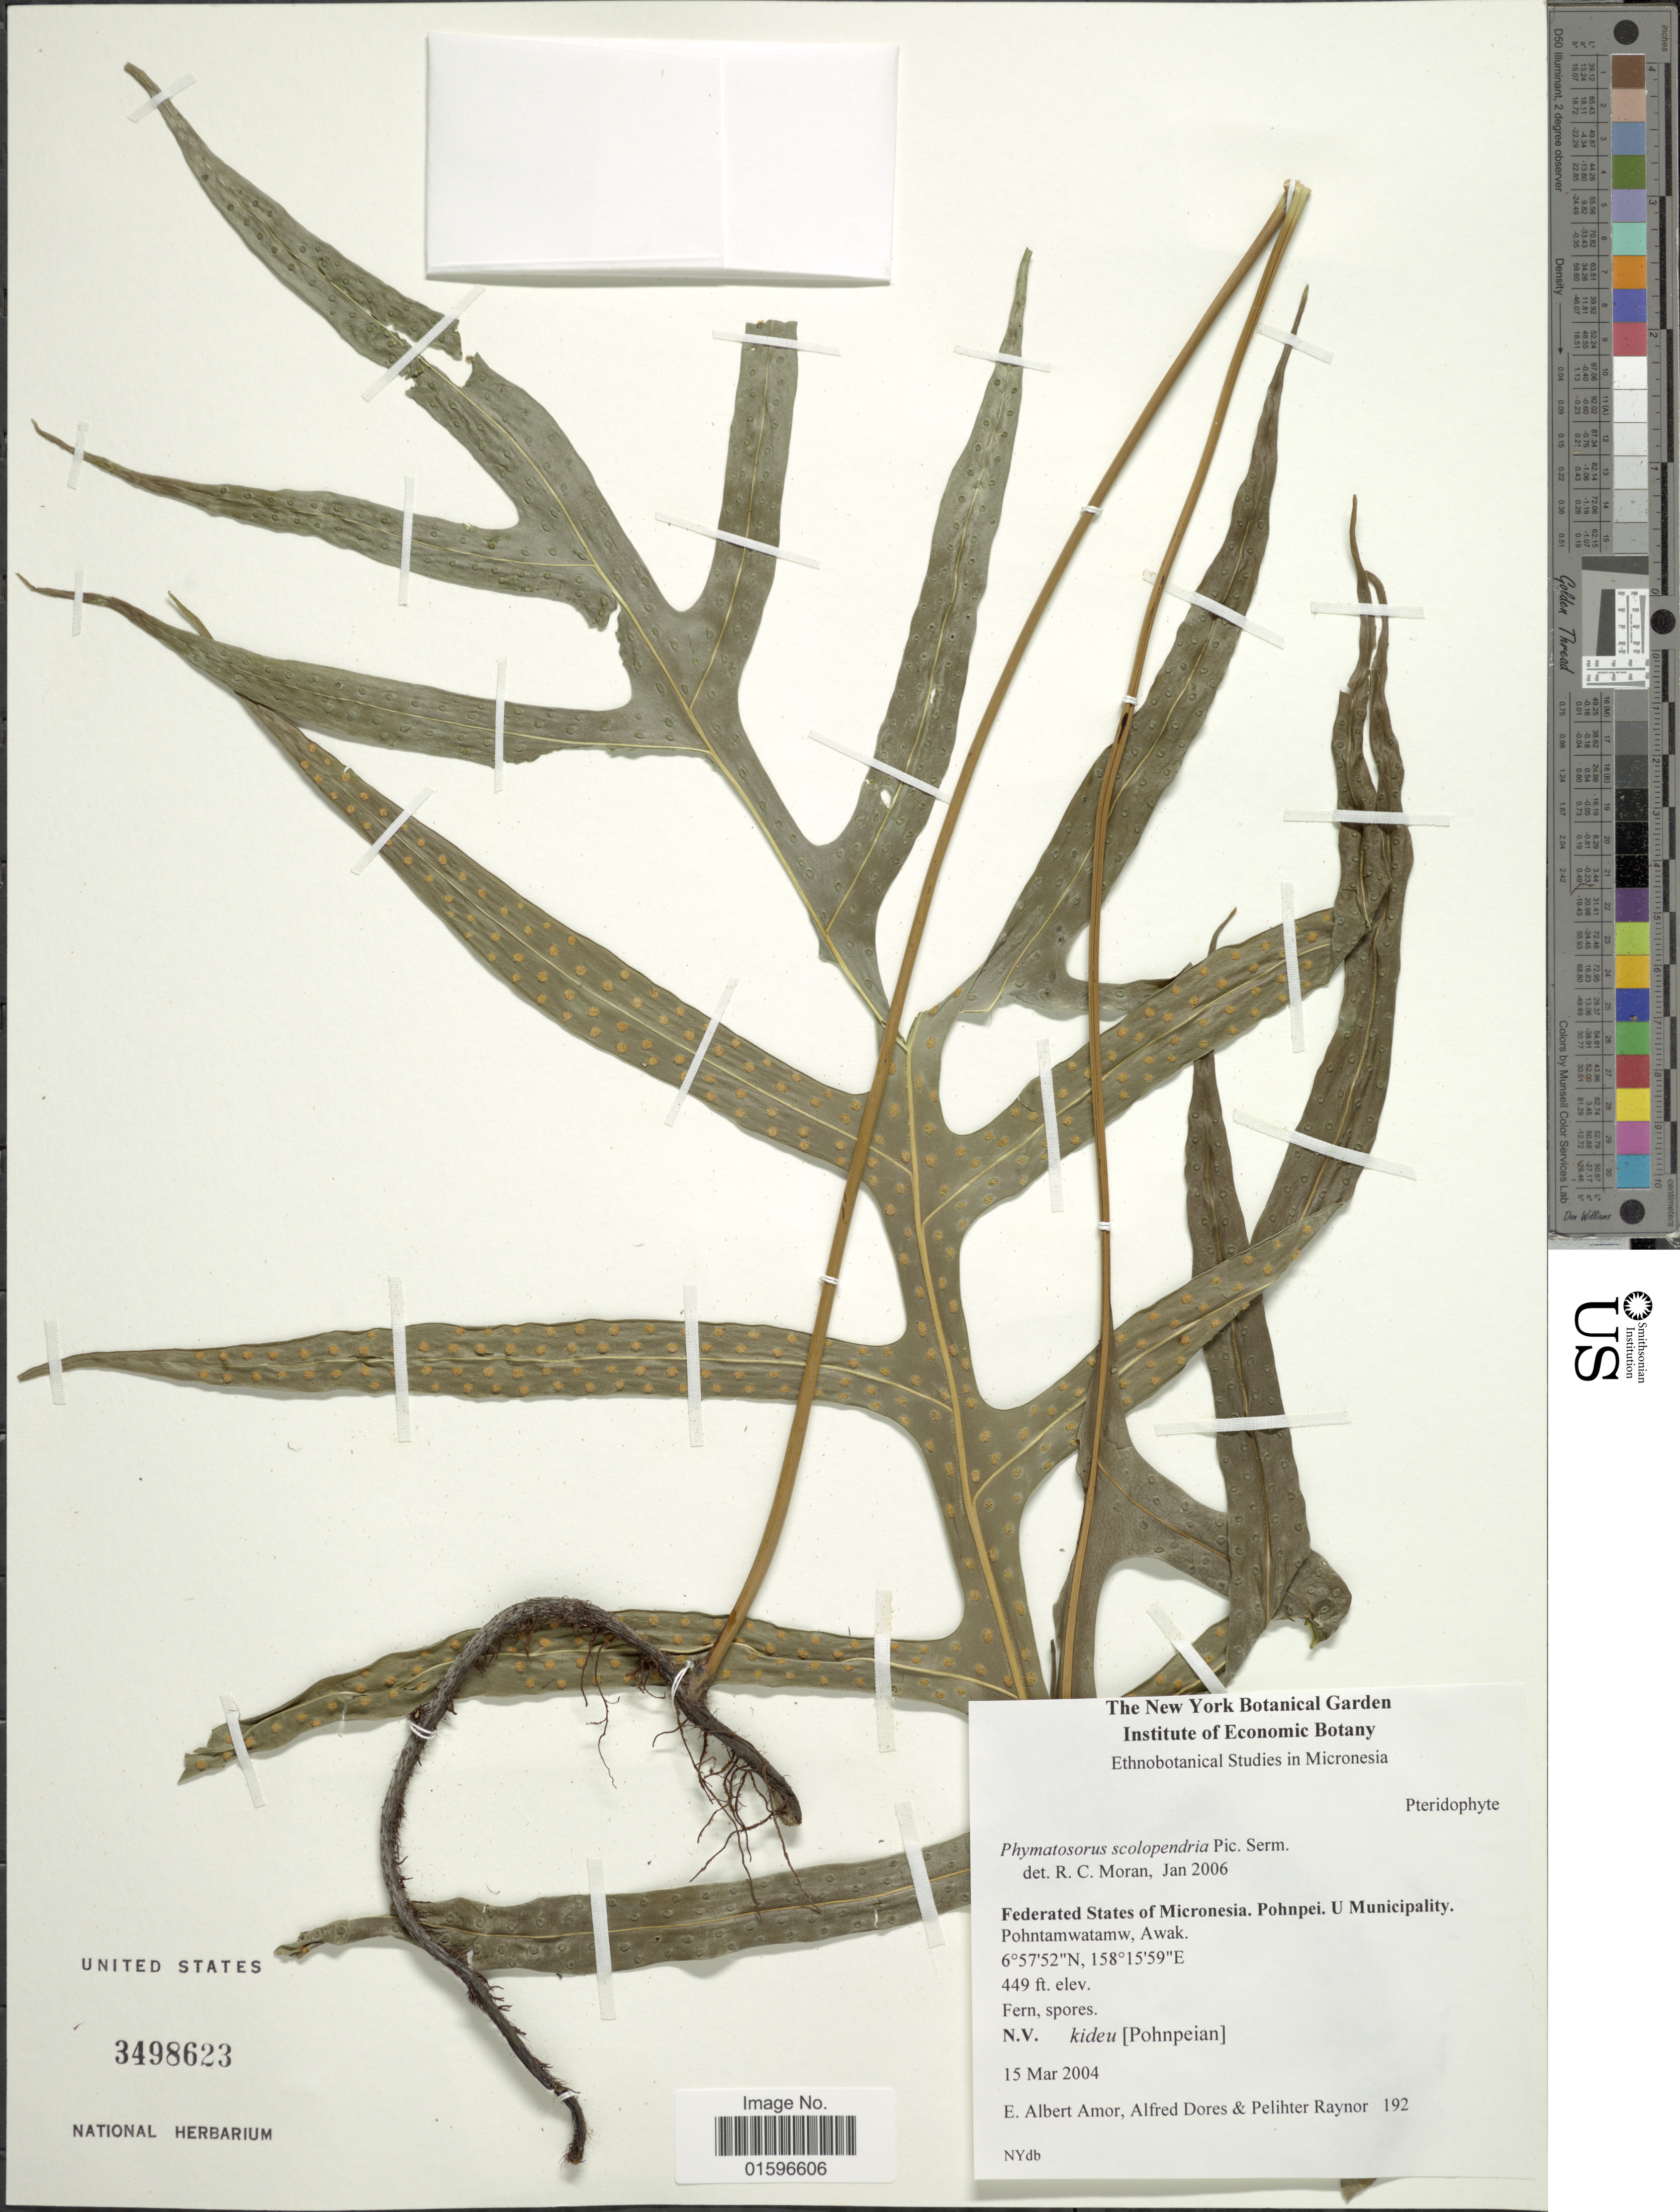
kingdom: Plantae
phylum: Tracheophyta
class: Polypodiopsida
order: Polypodiales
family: Polypodiaceae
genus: Polypodium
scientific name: Polypodium scolopendria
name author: Burm. f.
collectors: E. A. Amor, A. Dores & P. Raynor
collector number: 192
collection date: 2004-03-15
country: Micronesia, Federated States of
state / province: Pohnpei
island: Pohnpei [Ponape]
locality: Federated States of Micronesia. Pohnpei, U Municipality. Pohntamwatamw, Awak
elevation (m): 137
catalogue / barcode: US 3498623